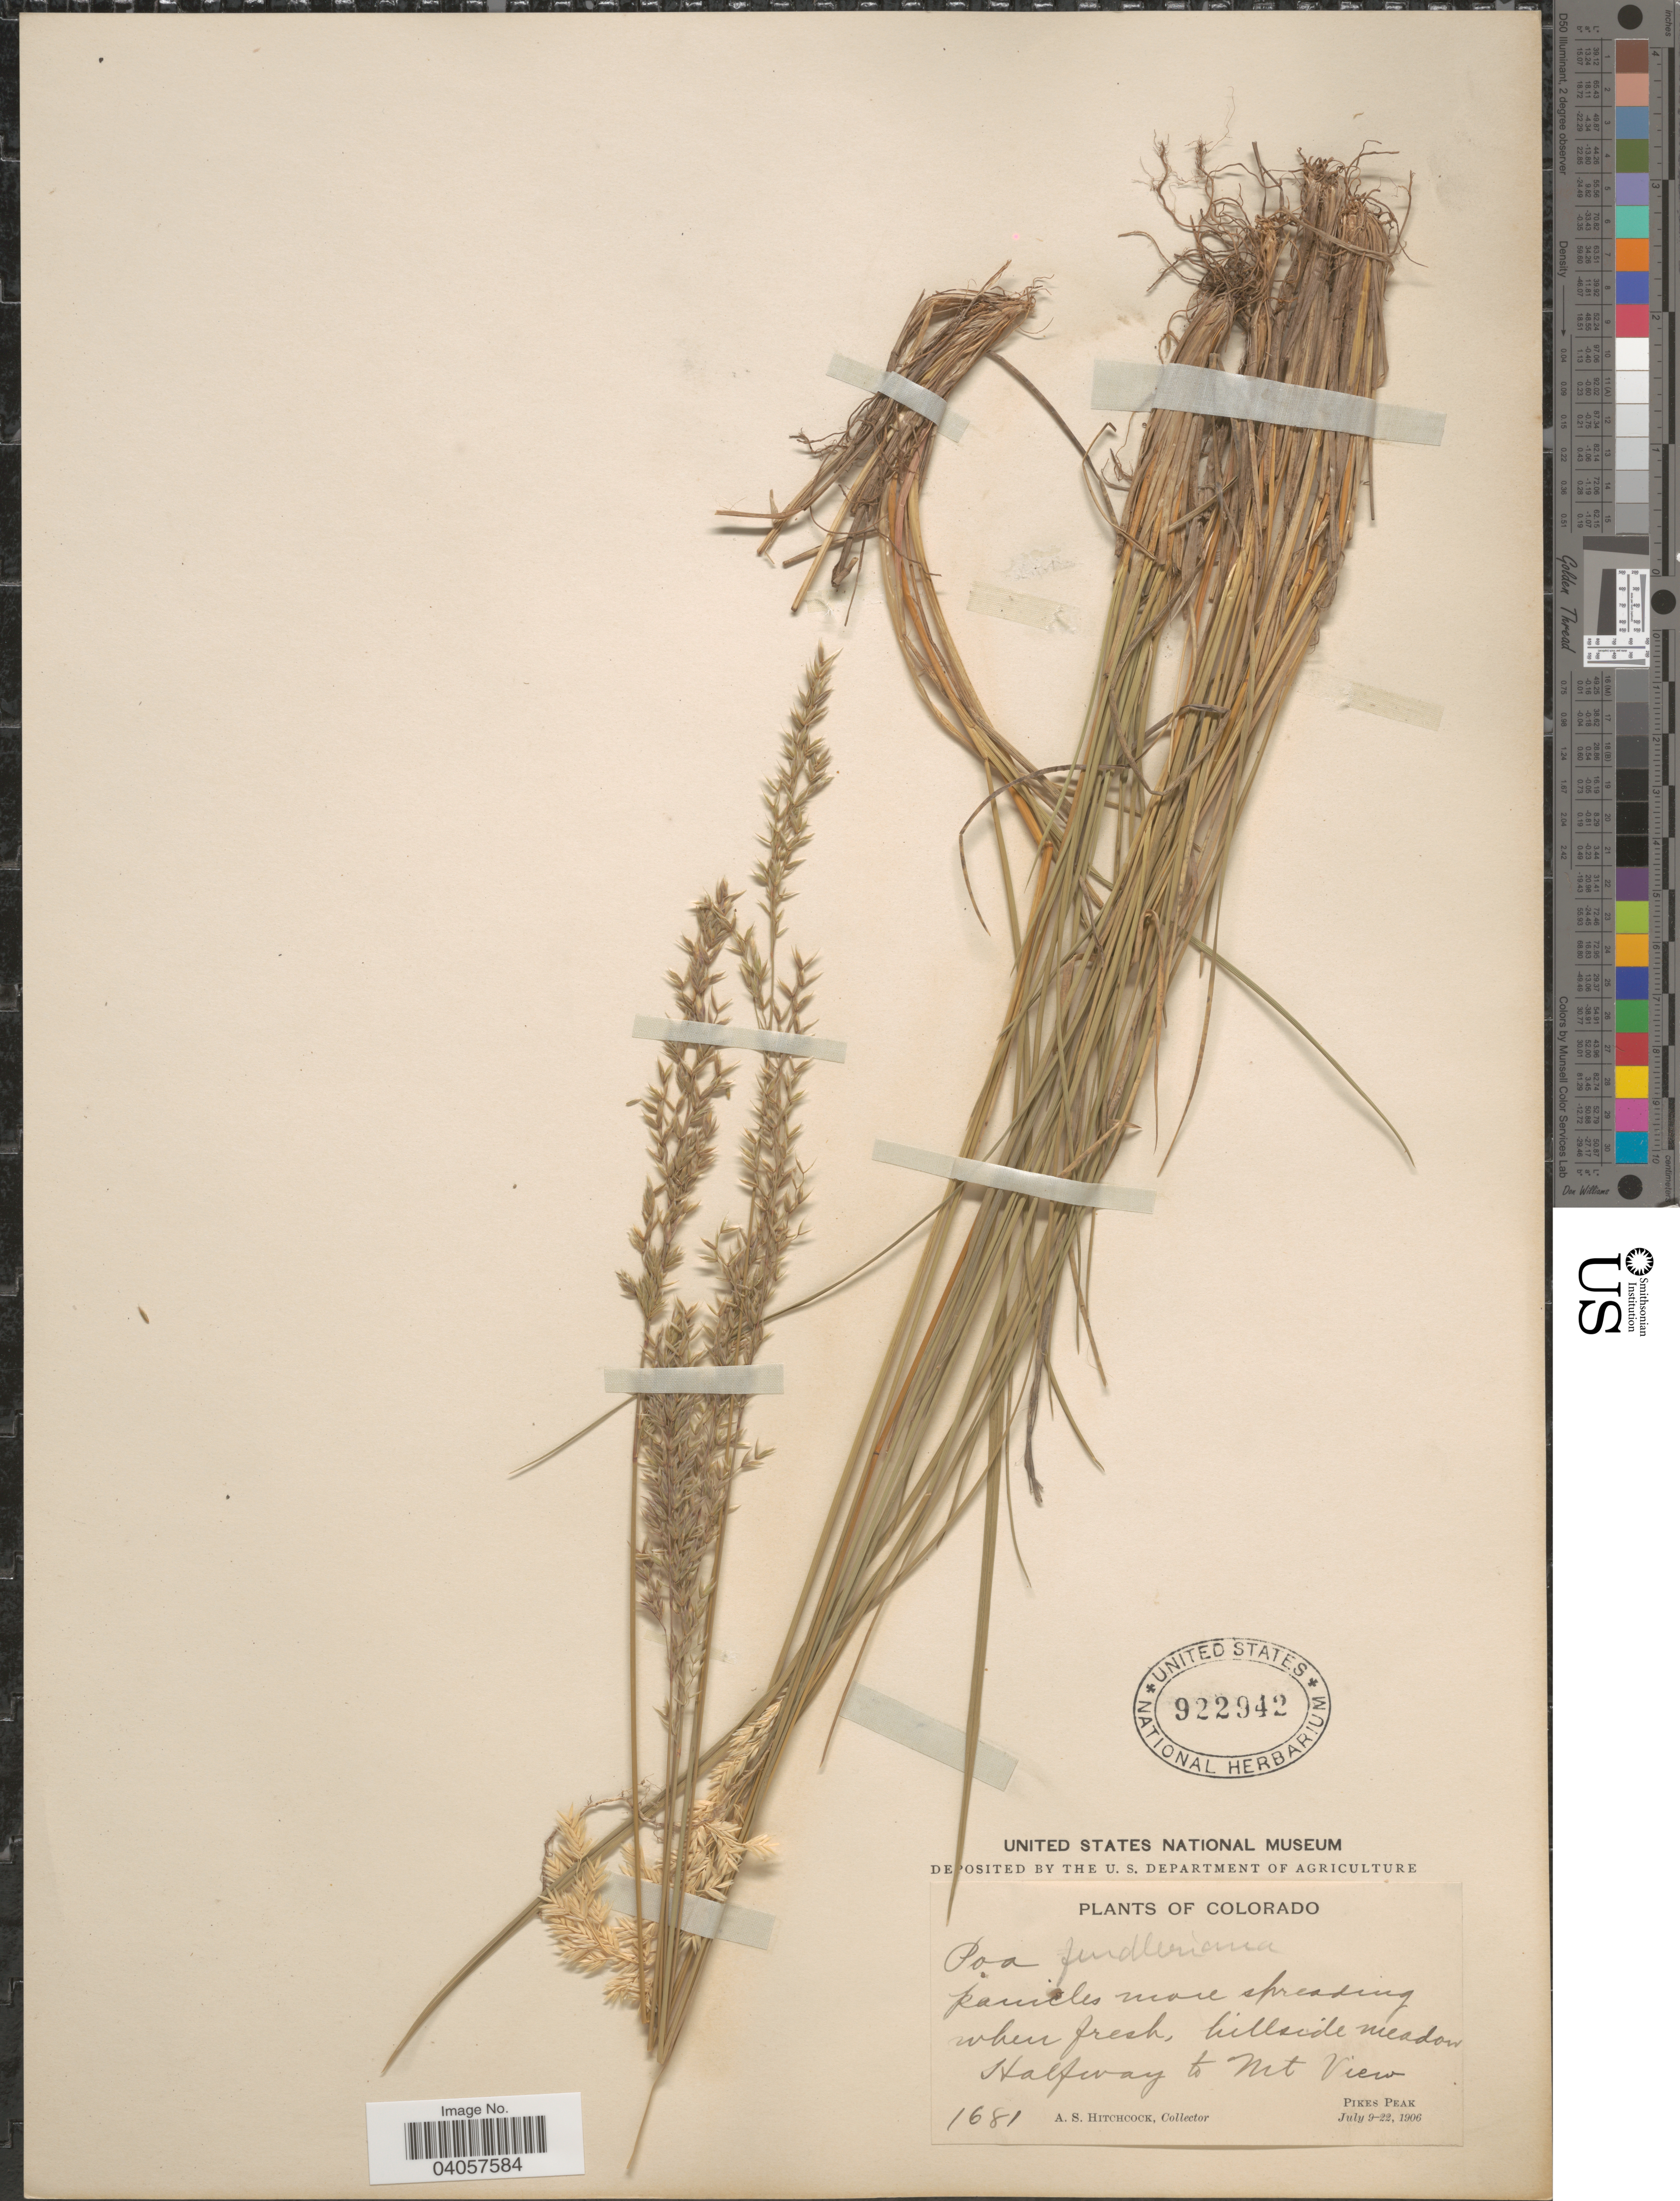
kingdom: Plantae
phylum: Tracheophyta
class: Liliopsida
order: Poales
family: Poaceae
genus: Poa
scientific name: Poa fendleriana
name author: (Steud.) Vasey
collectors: A. S. Hitchcock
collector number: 1681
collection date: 1906-07-09/1906-07-22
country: United States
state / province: Colorado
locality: Hillside meadow Halfway to Mt View. Pikes Peak.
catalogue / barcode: US 922942